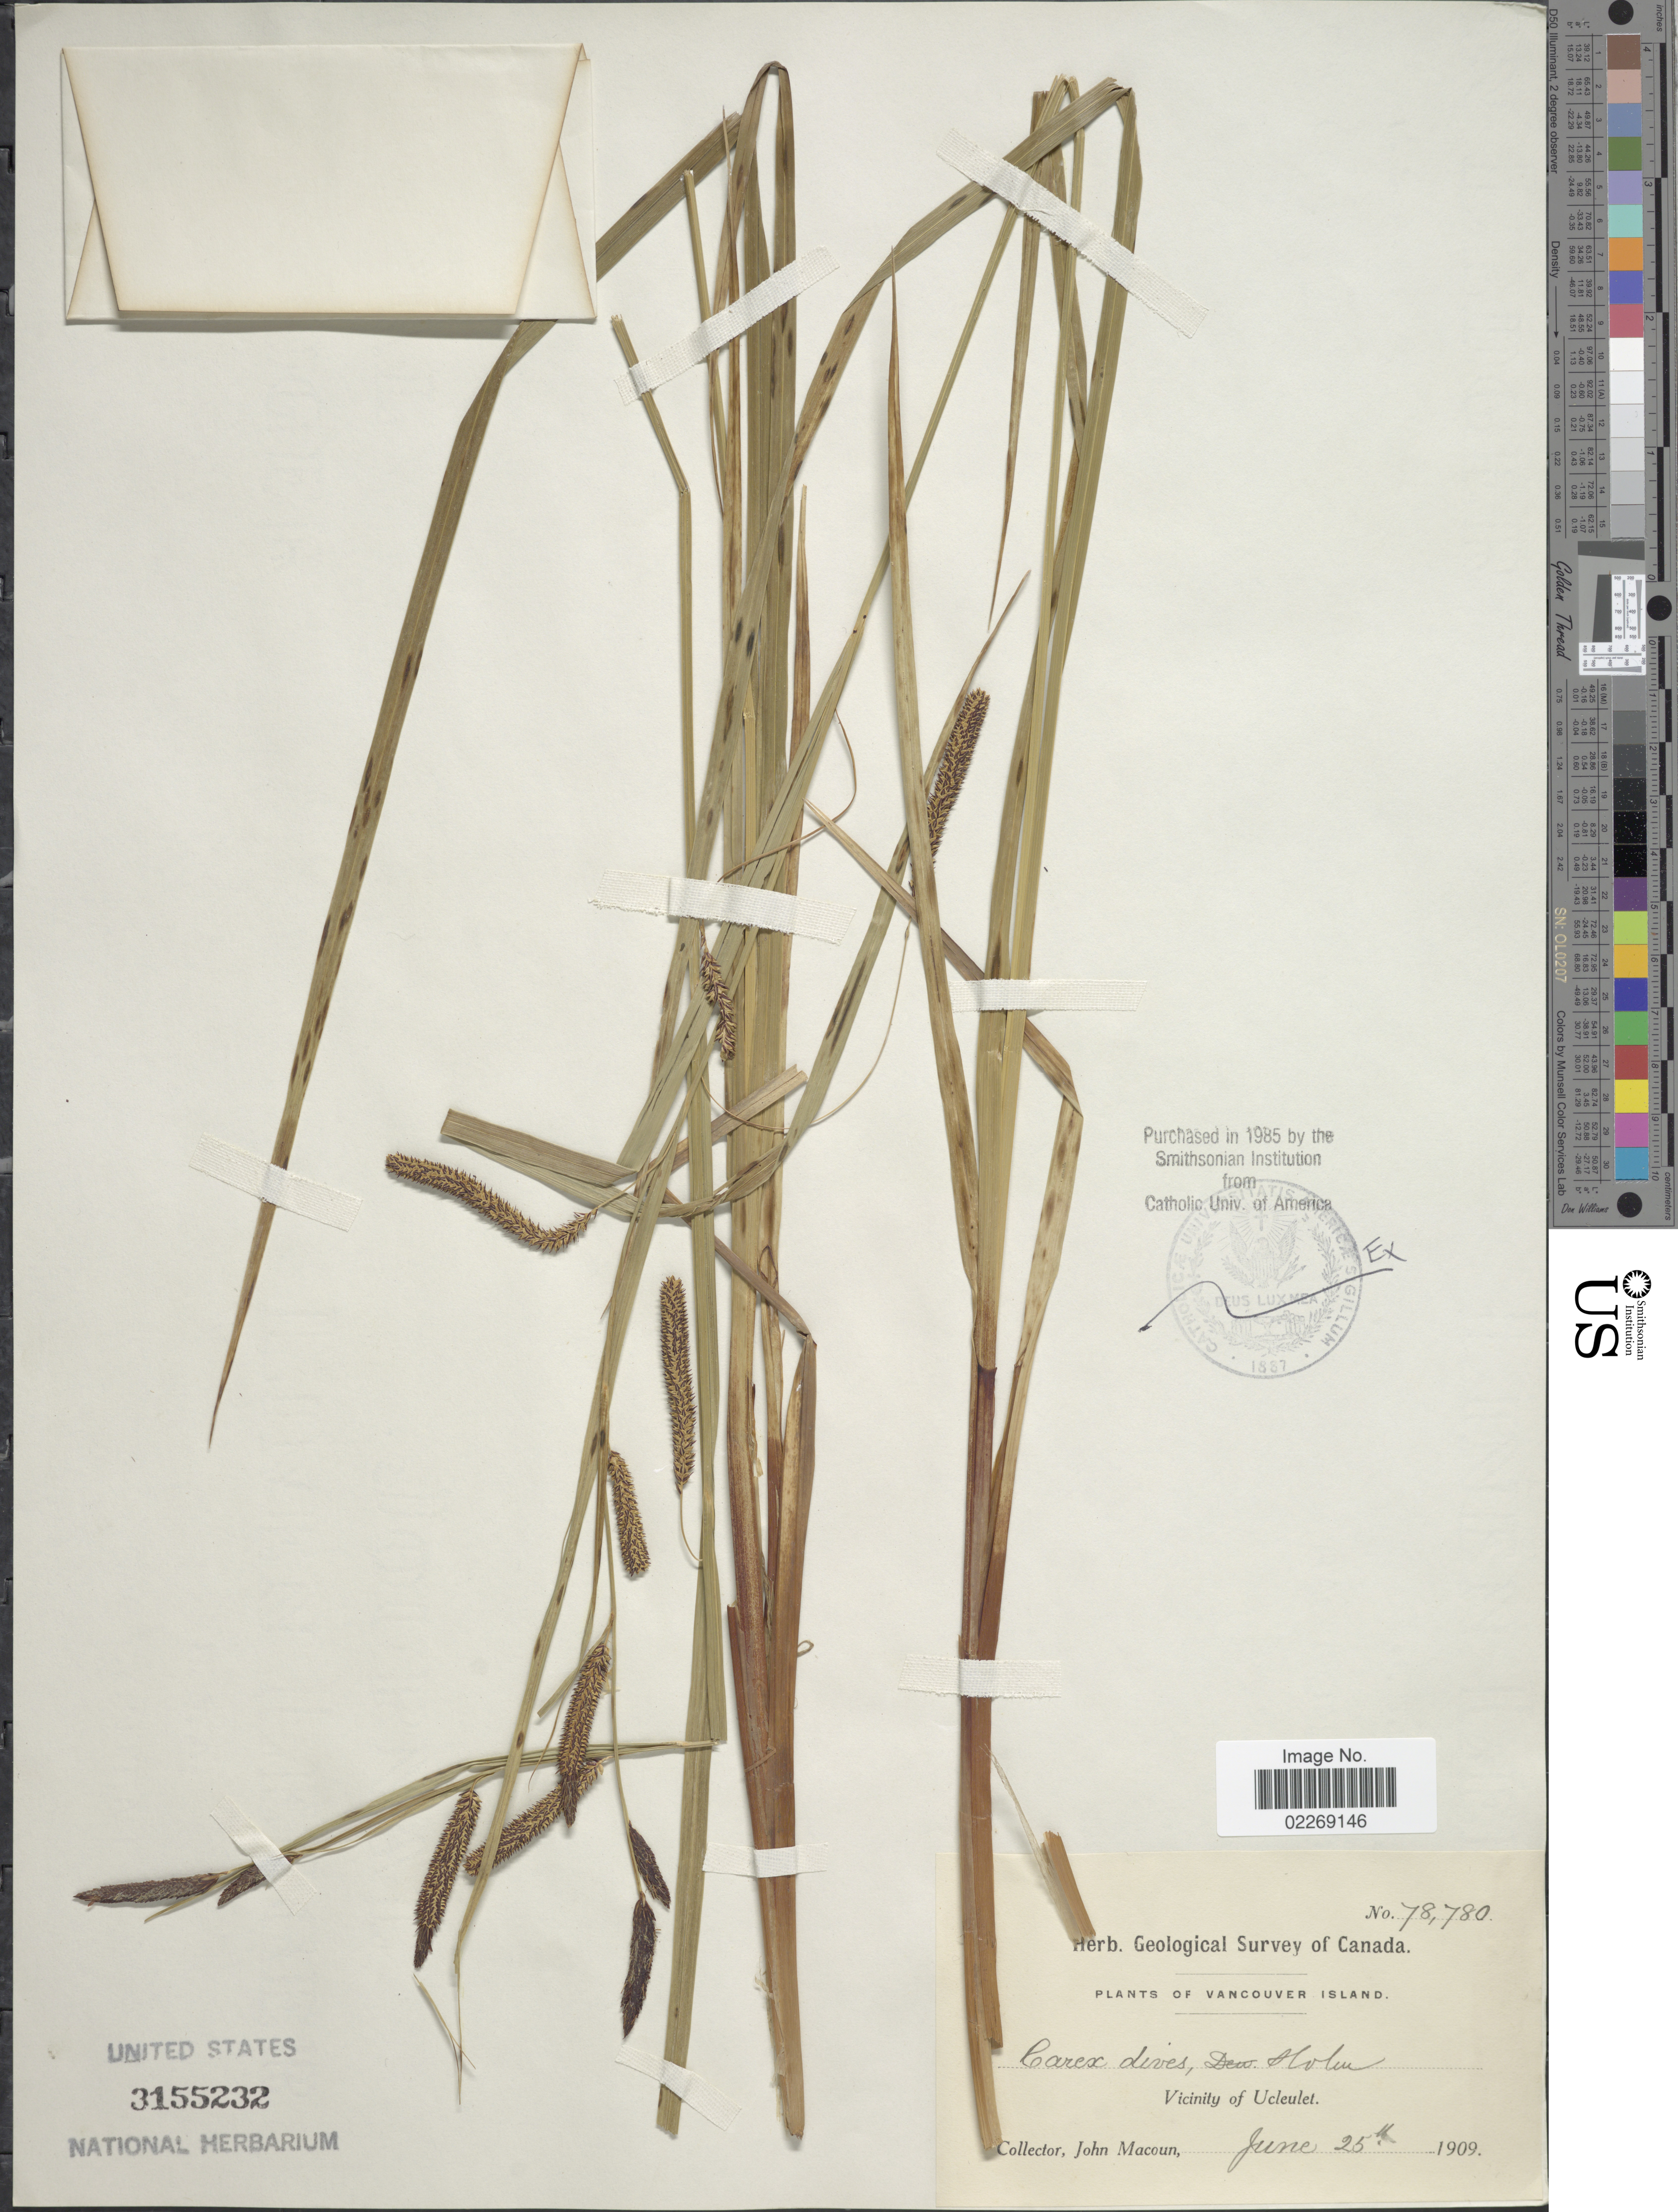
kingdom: Plantae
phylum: Tracheophyta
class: Liliopsida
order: Poales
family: Cyperaceae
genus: Carex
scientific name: Carex aquatilis var. dives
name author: (Holm) Kük.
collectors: J. Macoun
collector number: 78780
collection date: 1909-06-25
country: Canada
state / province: British Columbia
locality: Vancouver Island. Vicinity of Ucleulet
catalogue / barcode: US 3155232